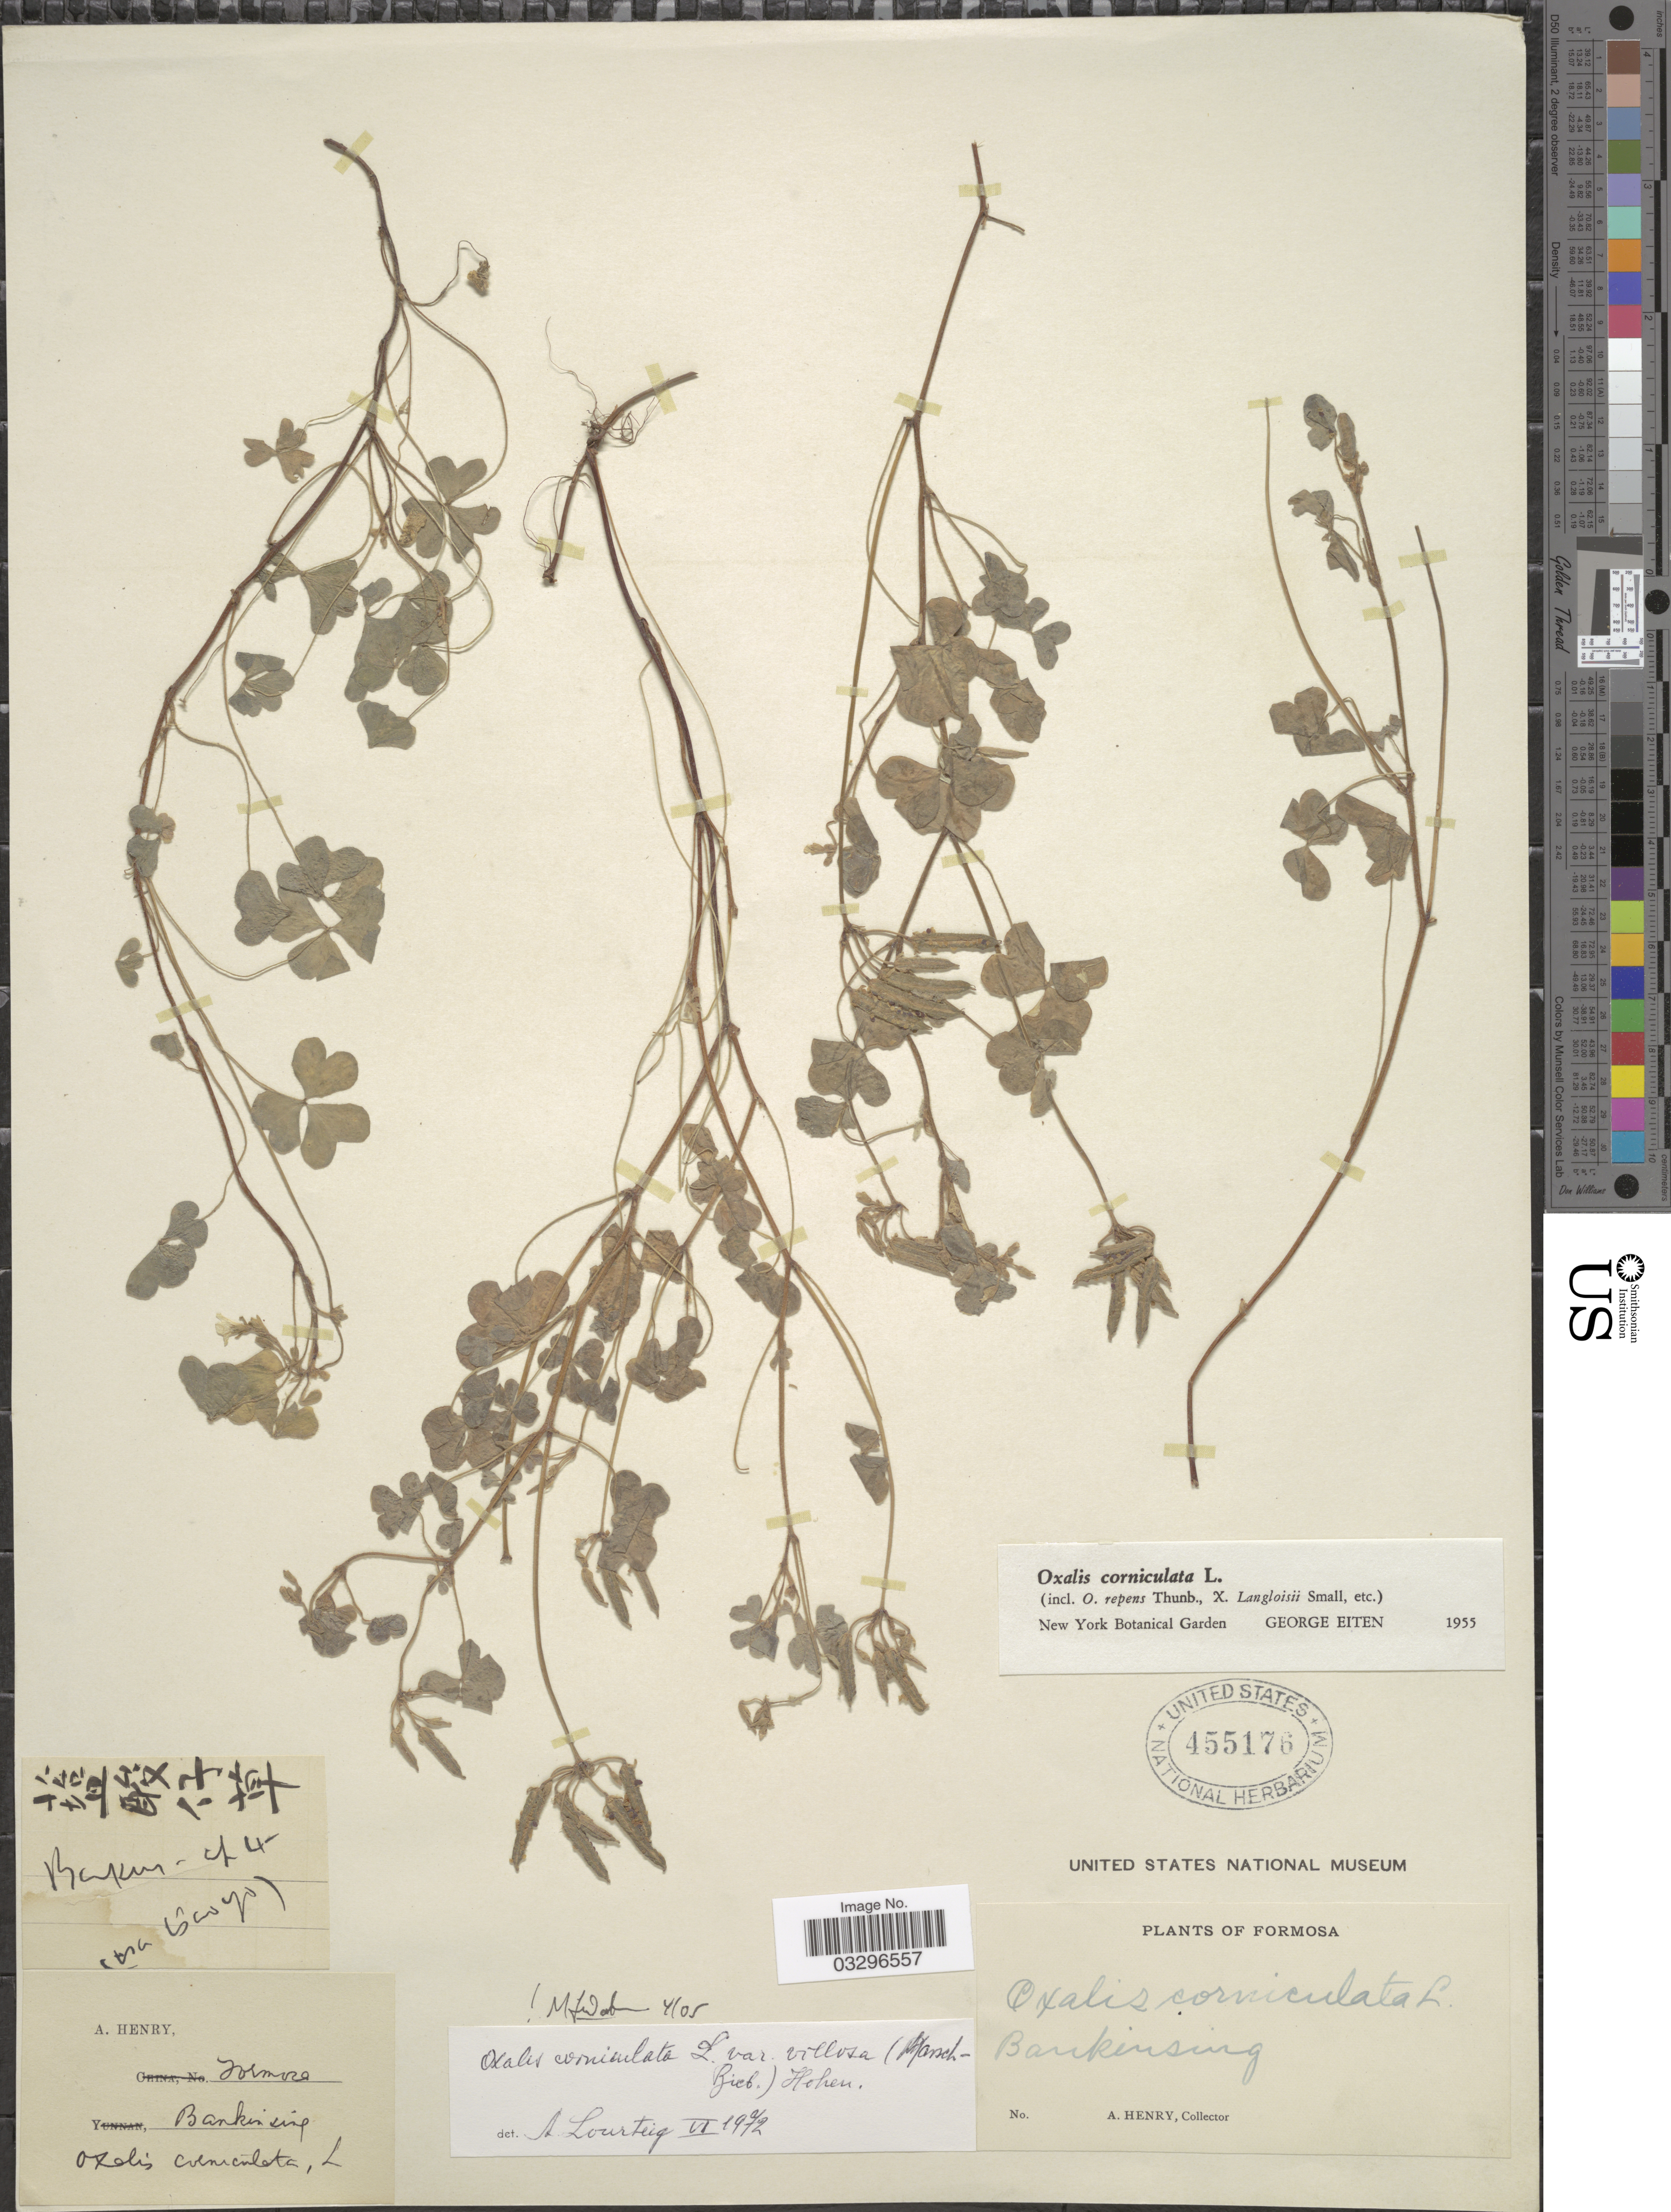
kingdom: Plantae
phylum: Tracheophyta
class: Magnoliopsida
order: Oxalidales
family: Oxalidaceae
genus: Oxalis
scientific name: Oxalis corniculata var. villosa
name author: (M. Bieb.) Hohen.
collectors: A. Henry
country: Taiwan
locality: Formosa, Bankinsing.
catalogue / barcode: US 455176